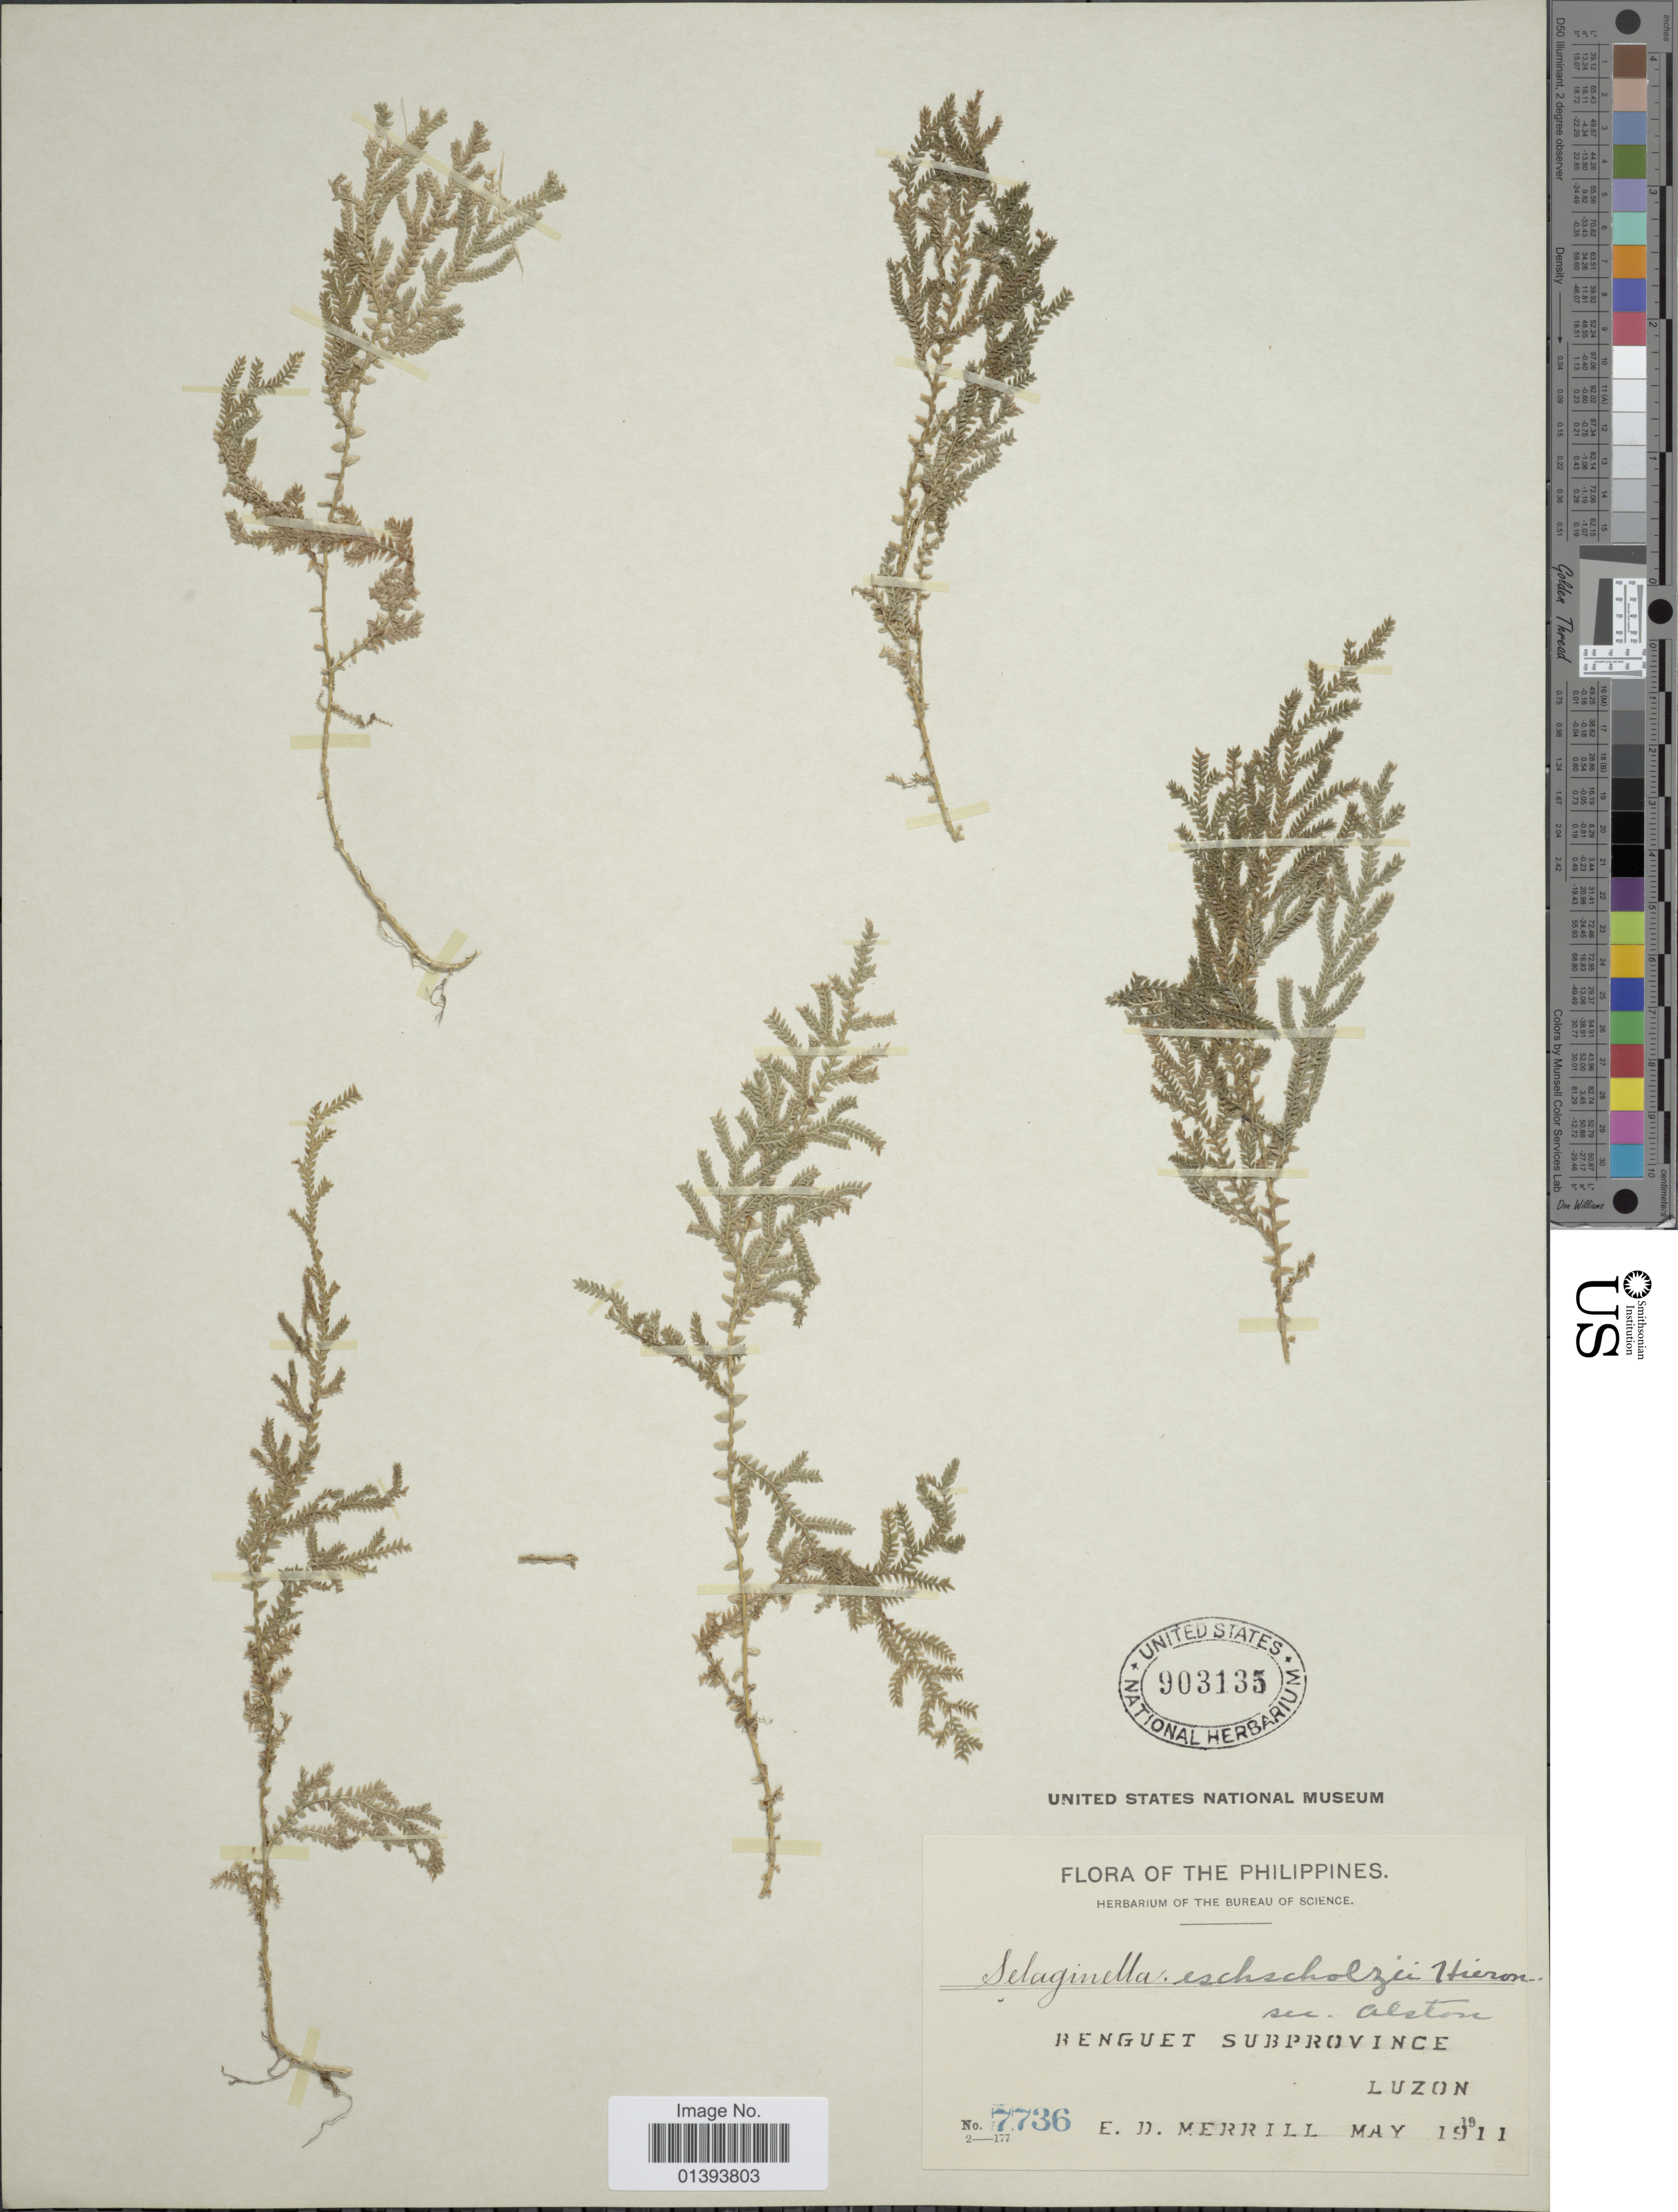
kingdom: Plantae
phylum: Tracheophyta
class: Lycopodiopsida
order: Selaginellales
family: Selaginellaceae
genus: Selaginella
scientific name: Selaginella eschscholzii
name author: Hieron.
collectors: E. D. Merrill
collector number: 7736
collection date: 1911-05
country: Philippines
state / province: Central Luzon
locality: Benguet Subprovince Luzon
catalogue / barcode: US 903135